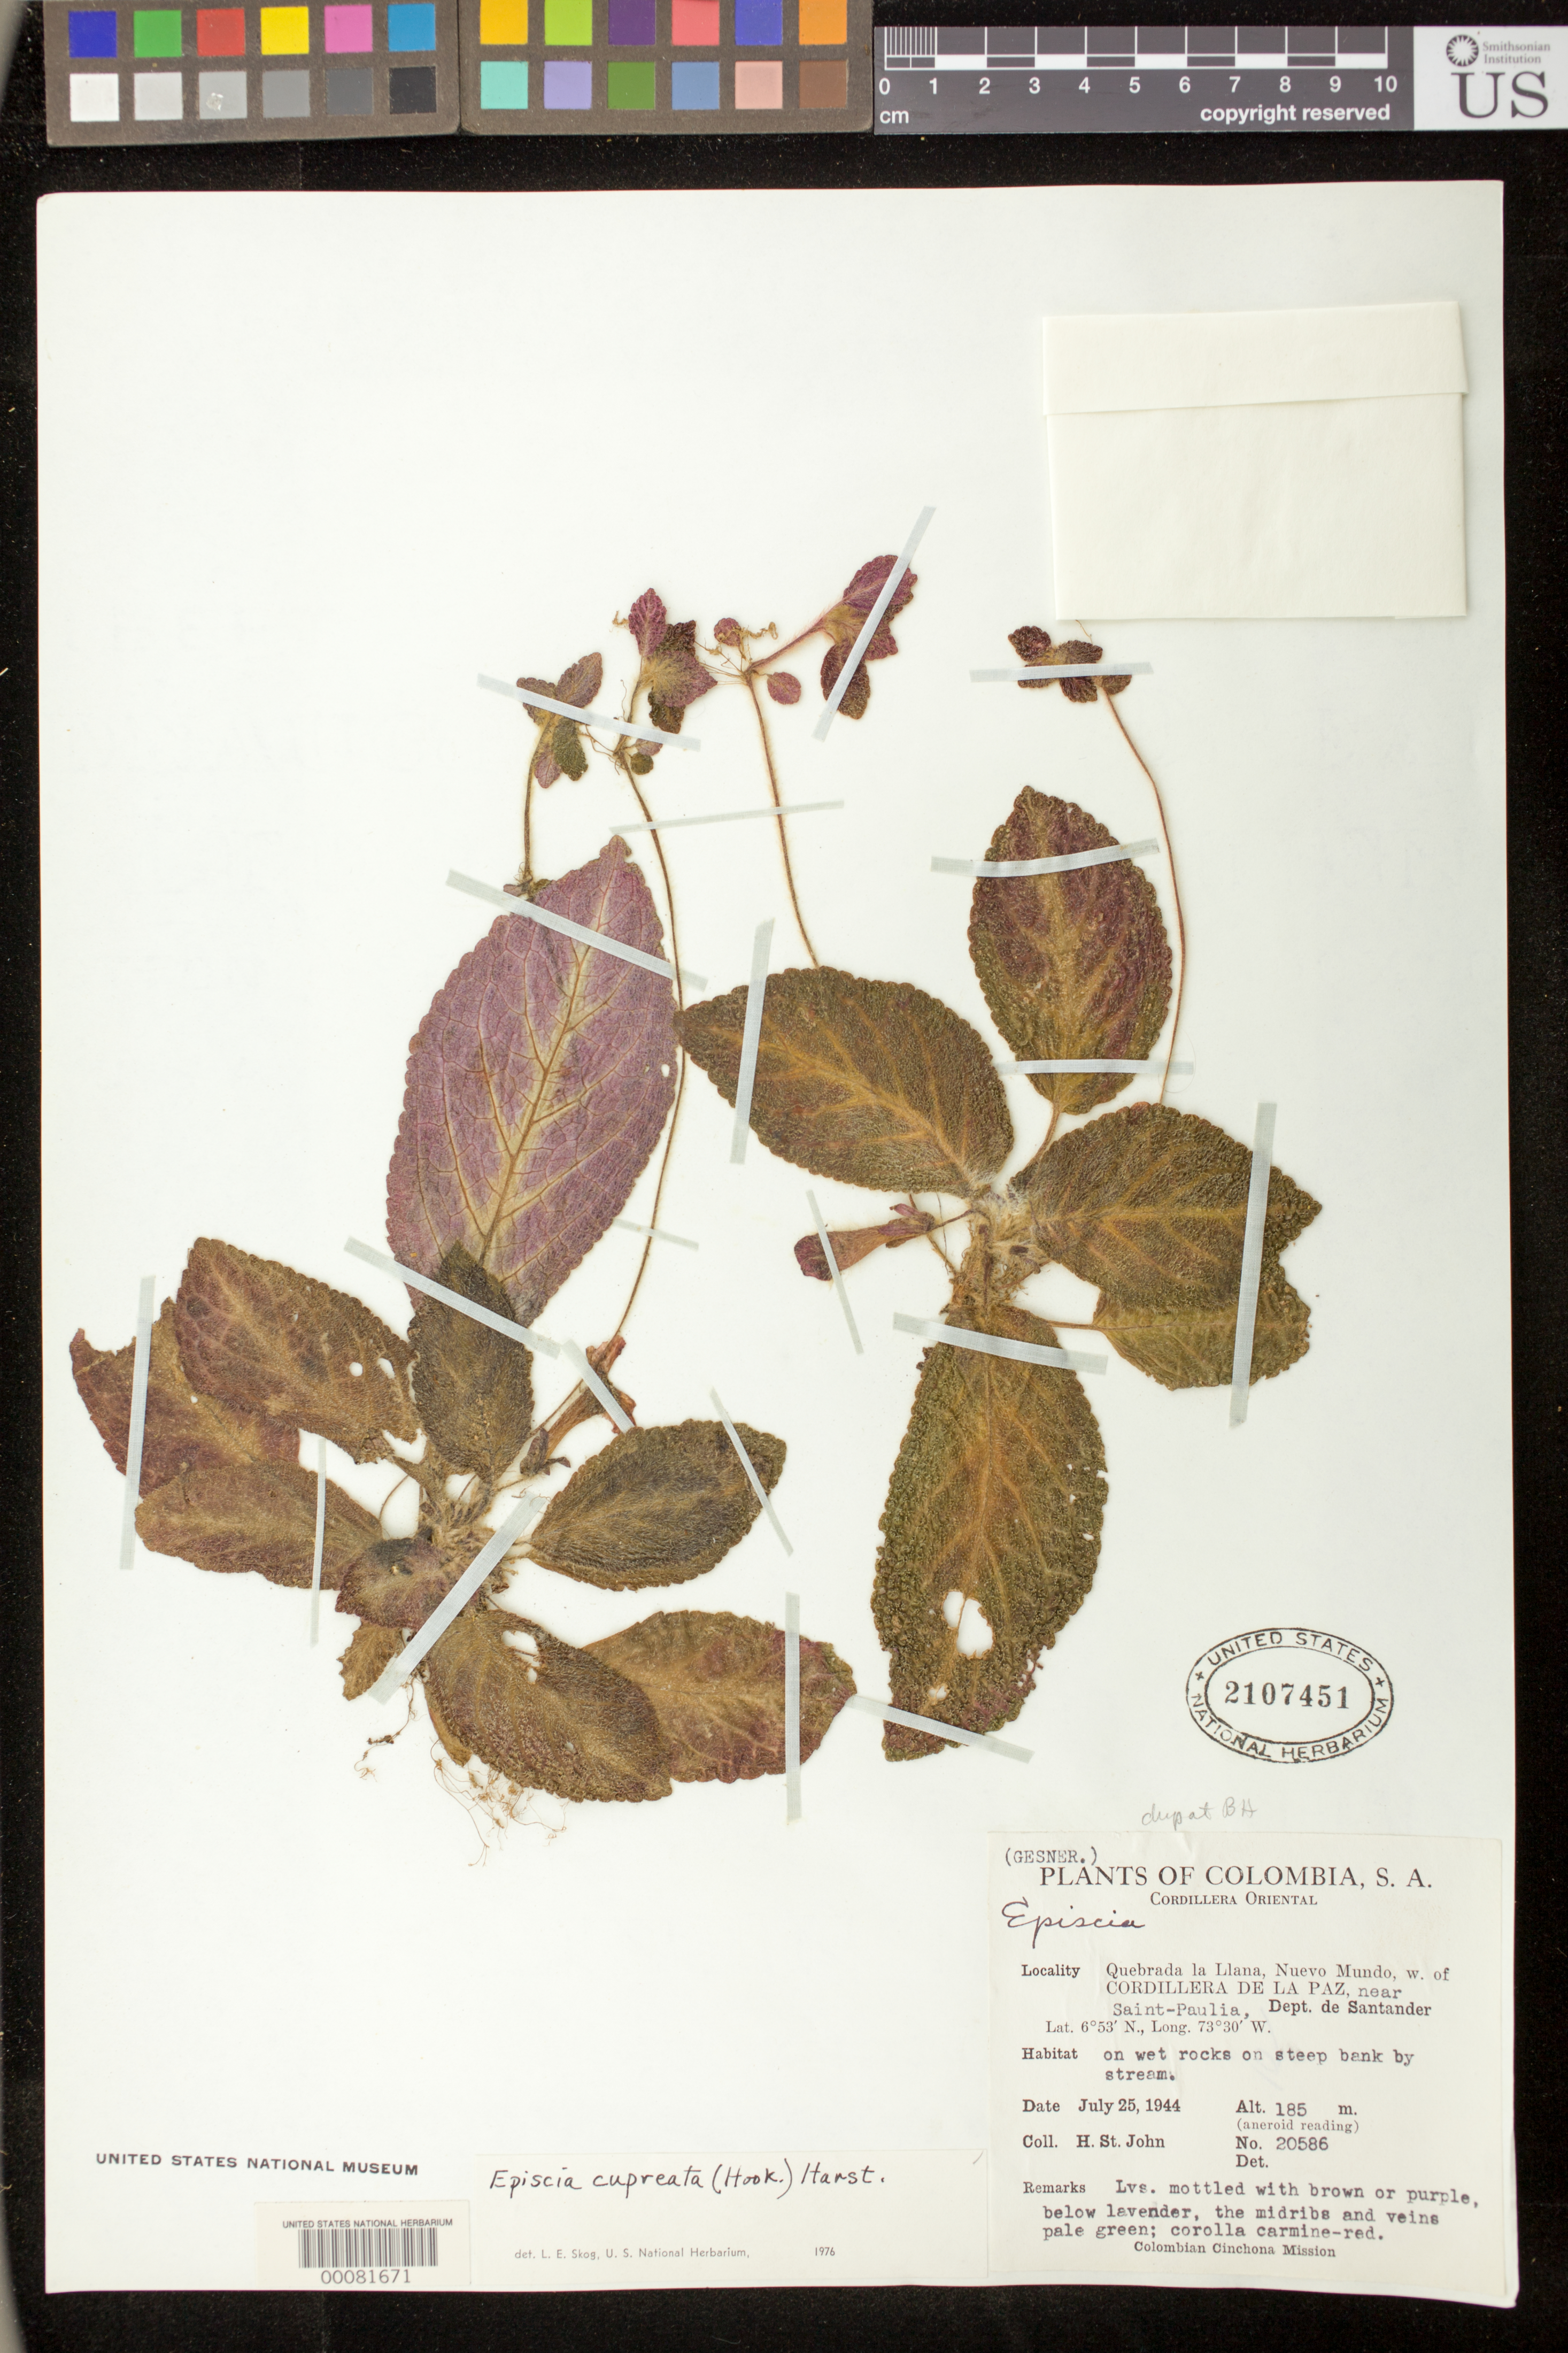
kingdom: Plantae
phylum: Tracheophyta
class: Magnoliopsida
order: Lamiales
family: Gesneriaceae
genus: Episcia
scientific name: Episcia cupreata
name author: (Hook.) Hanst.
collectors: H. St. John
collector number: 20586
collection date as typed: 25 Jul 1944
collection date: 1944-07-25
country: Colombia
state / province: Santander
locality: Quebrada la Llana, Nuevo Mundo, W of Cordillera de la Paz, near Saint-Paulia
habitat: On wet rocks on steep bank by stream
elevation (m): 185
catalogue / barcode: US 2107451